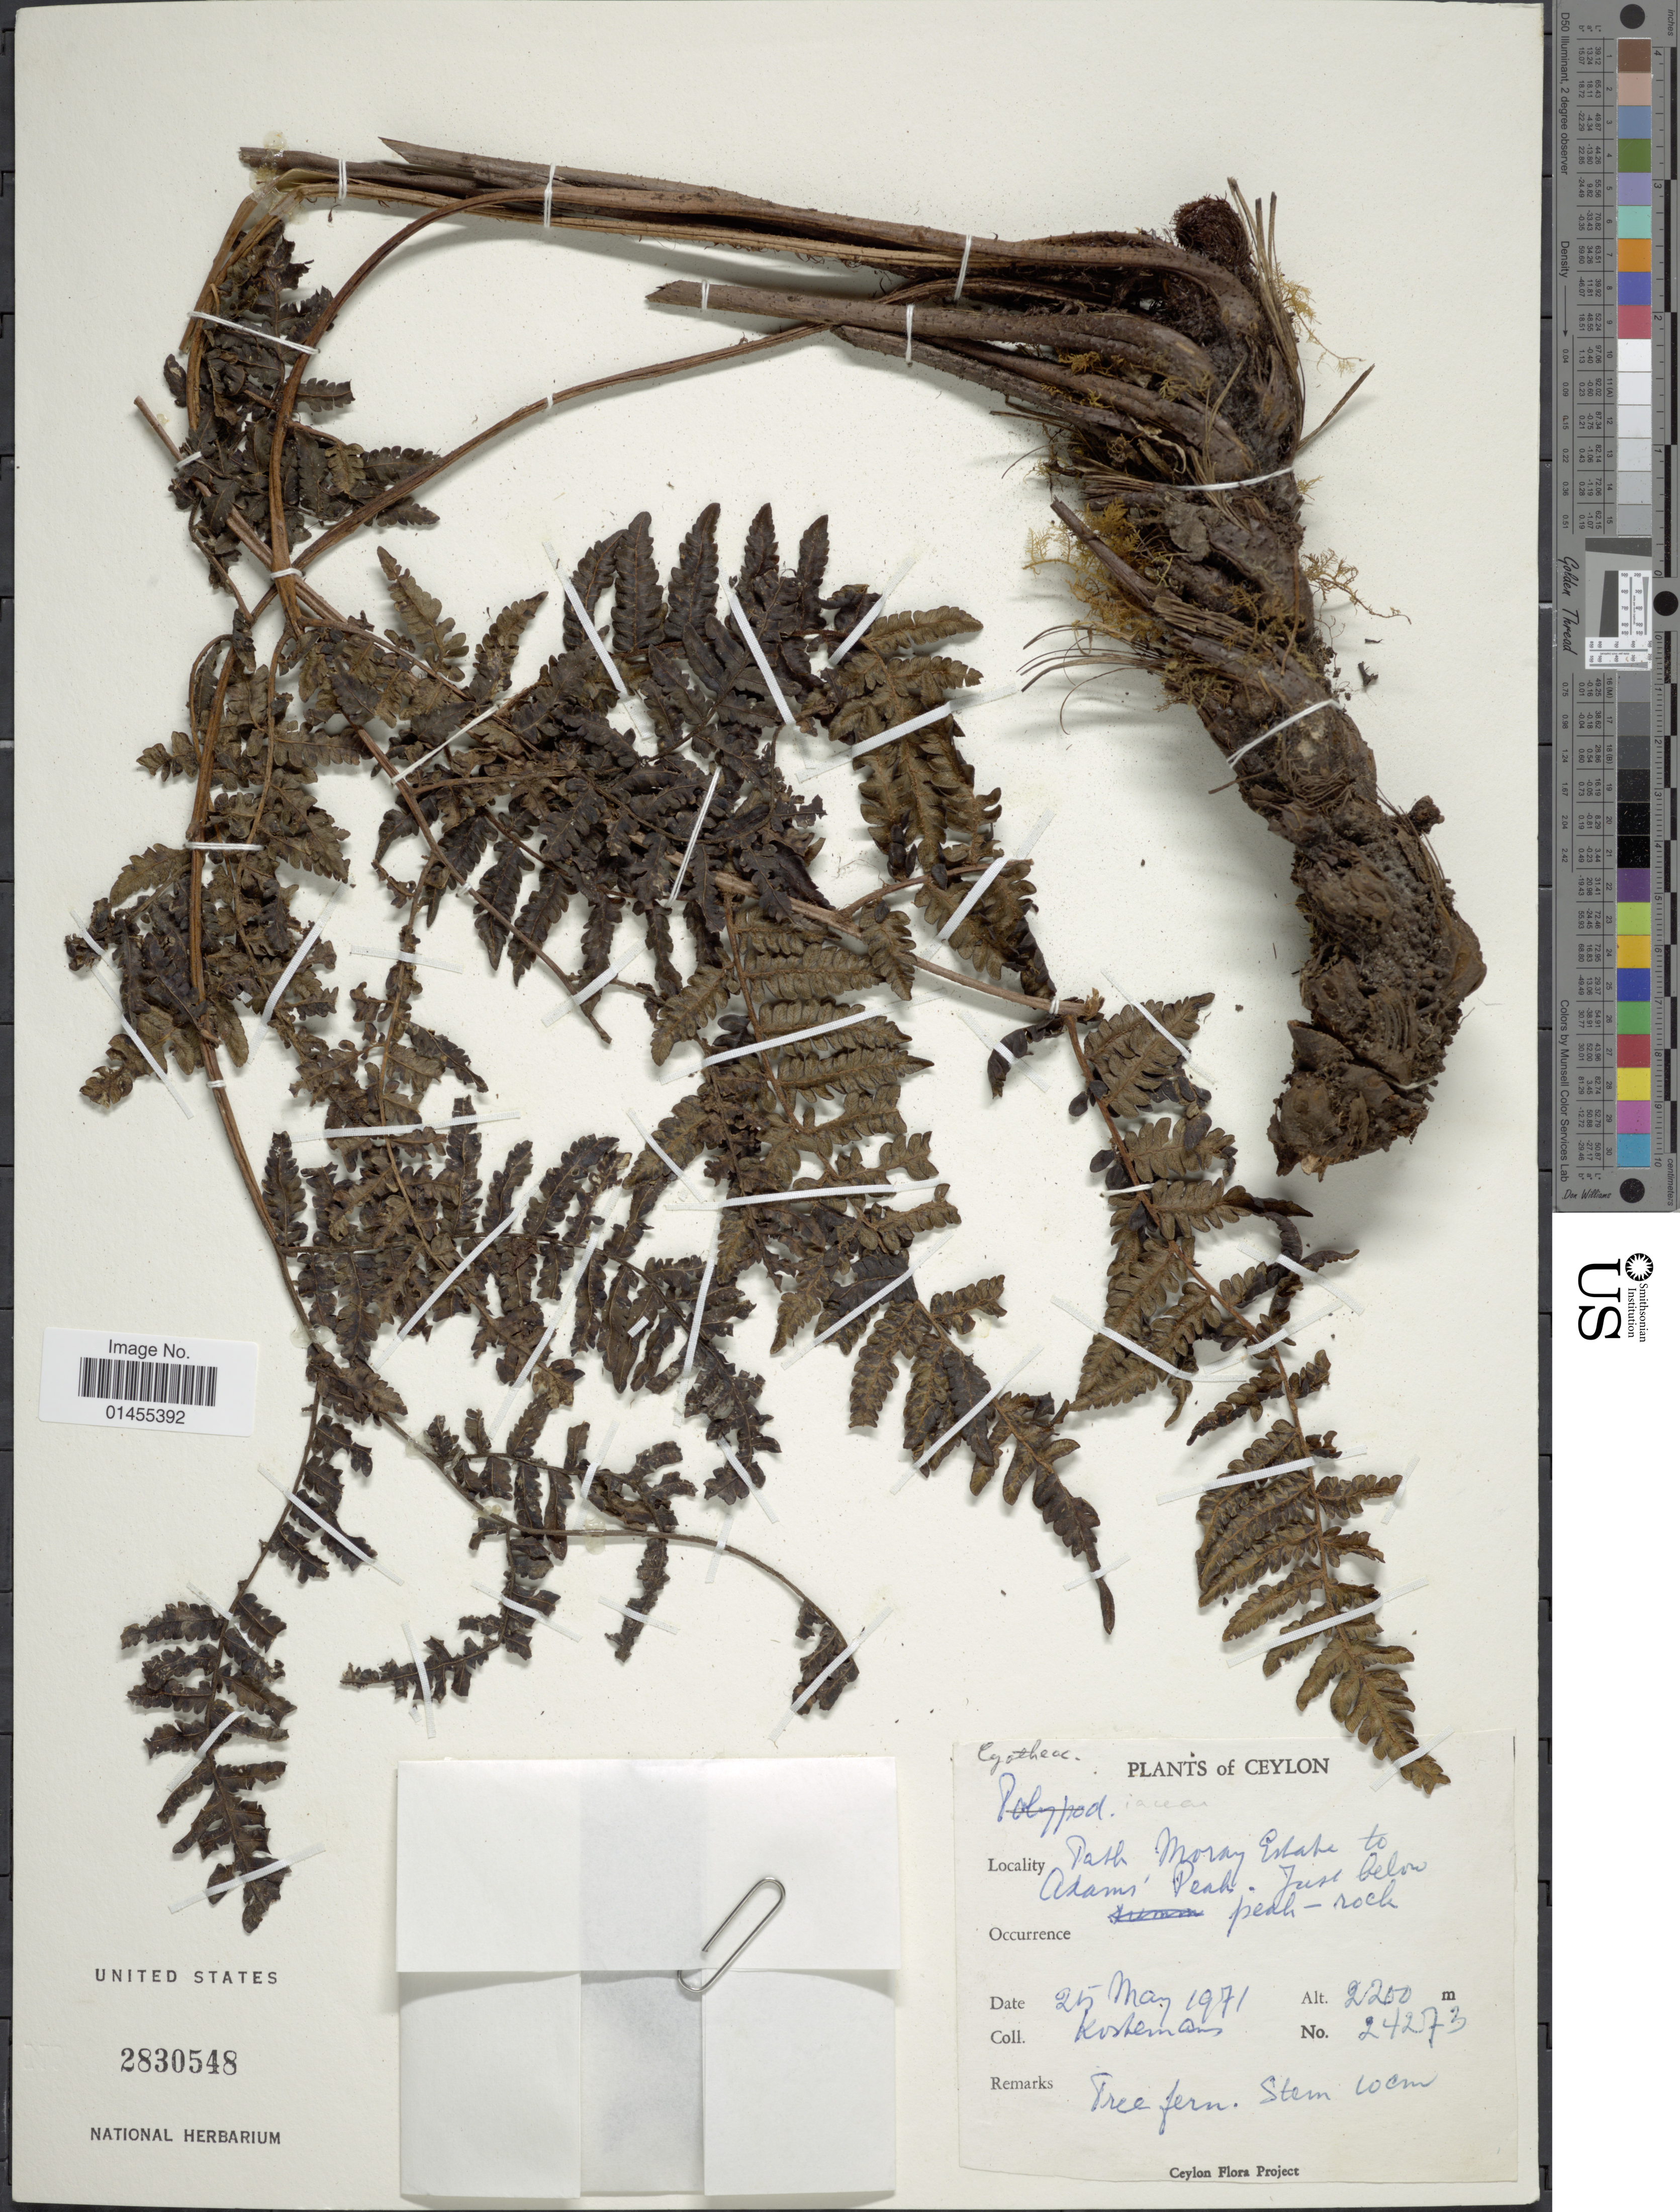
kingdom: Plantae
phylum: Tracheophyta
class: Polypodiopsida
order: Cyatheales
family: Cyatheaceae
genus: Alsophila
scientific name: Alsophila sp.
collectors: Kostermans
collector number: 24273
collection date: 1971-05-25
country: Sri Lanka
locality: Ceylon, Path, Moray Estate to Ahams Peak. Just below Peak-Rock. [interpreted]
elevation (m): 2200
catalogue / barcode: US 2830548